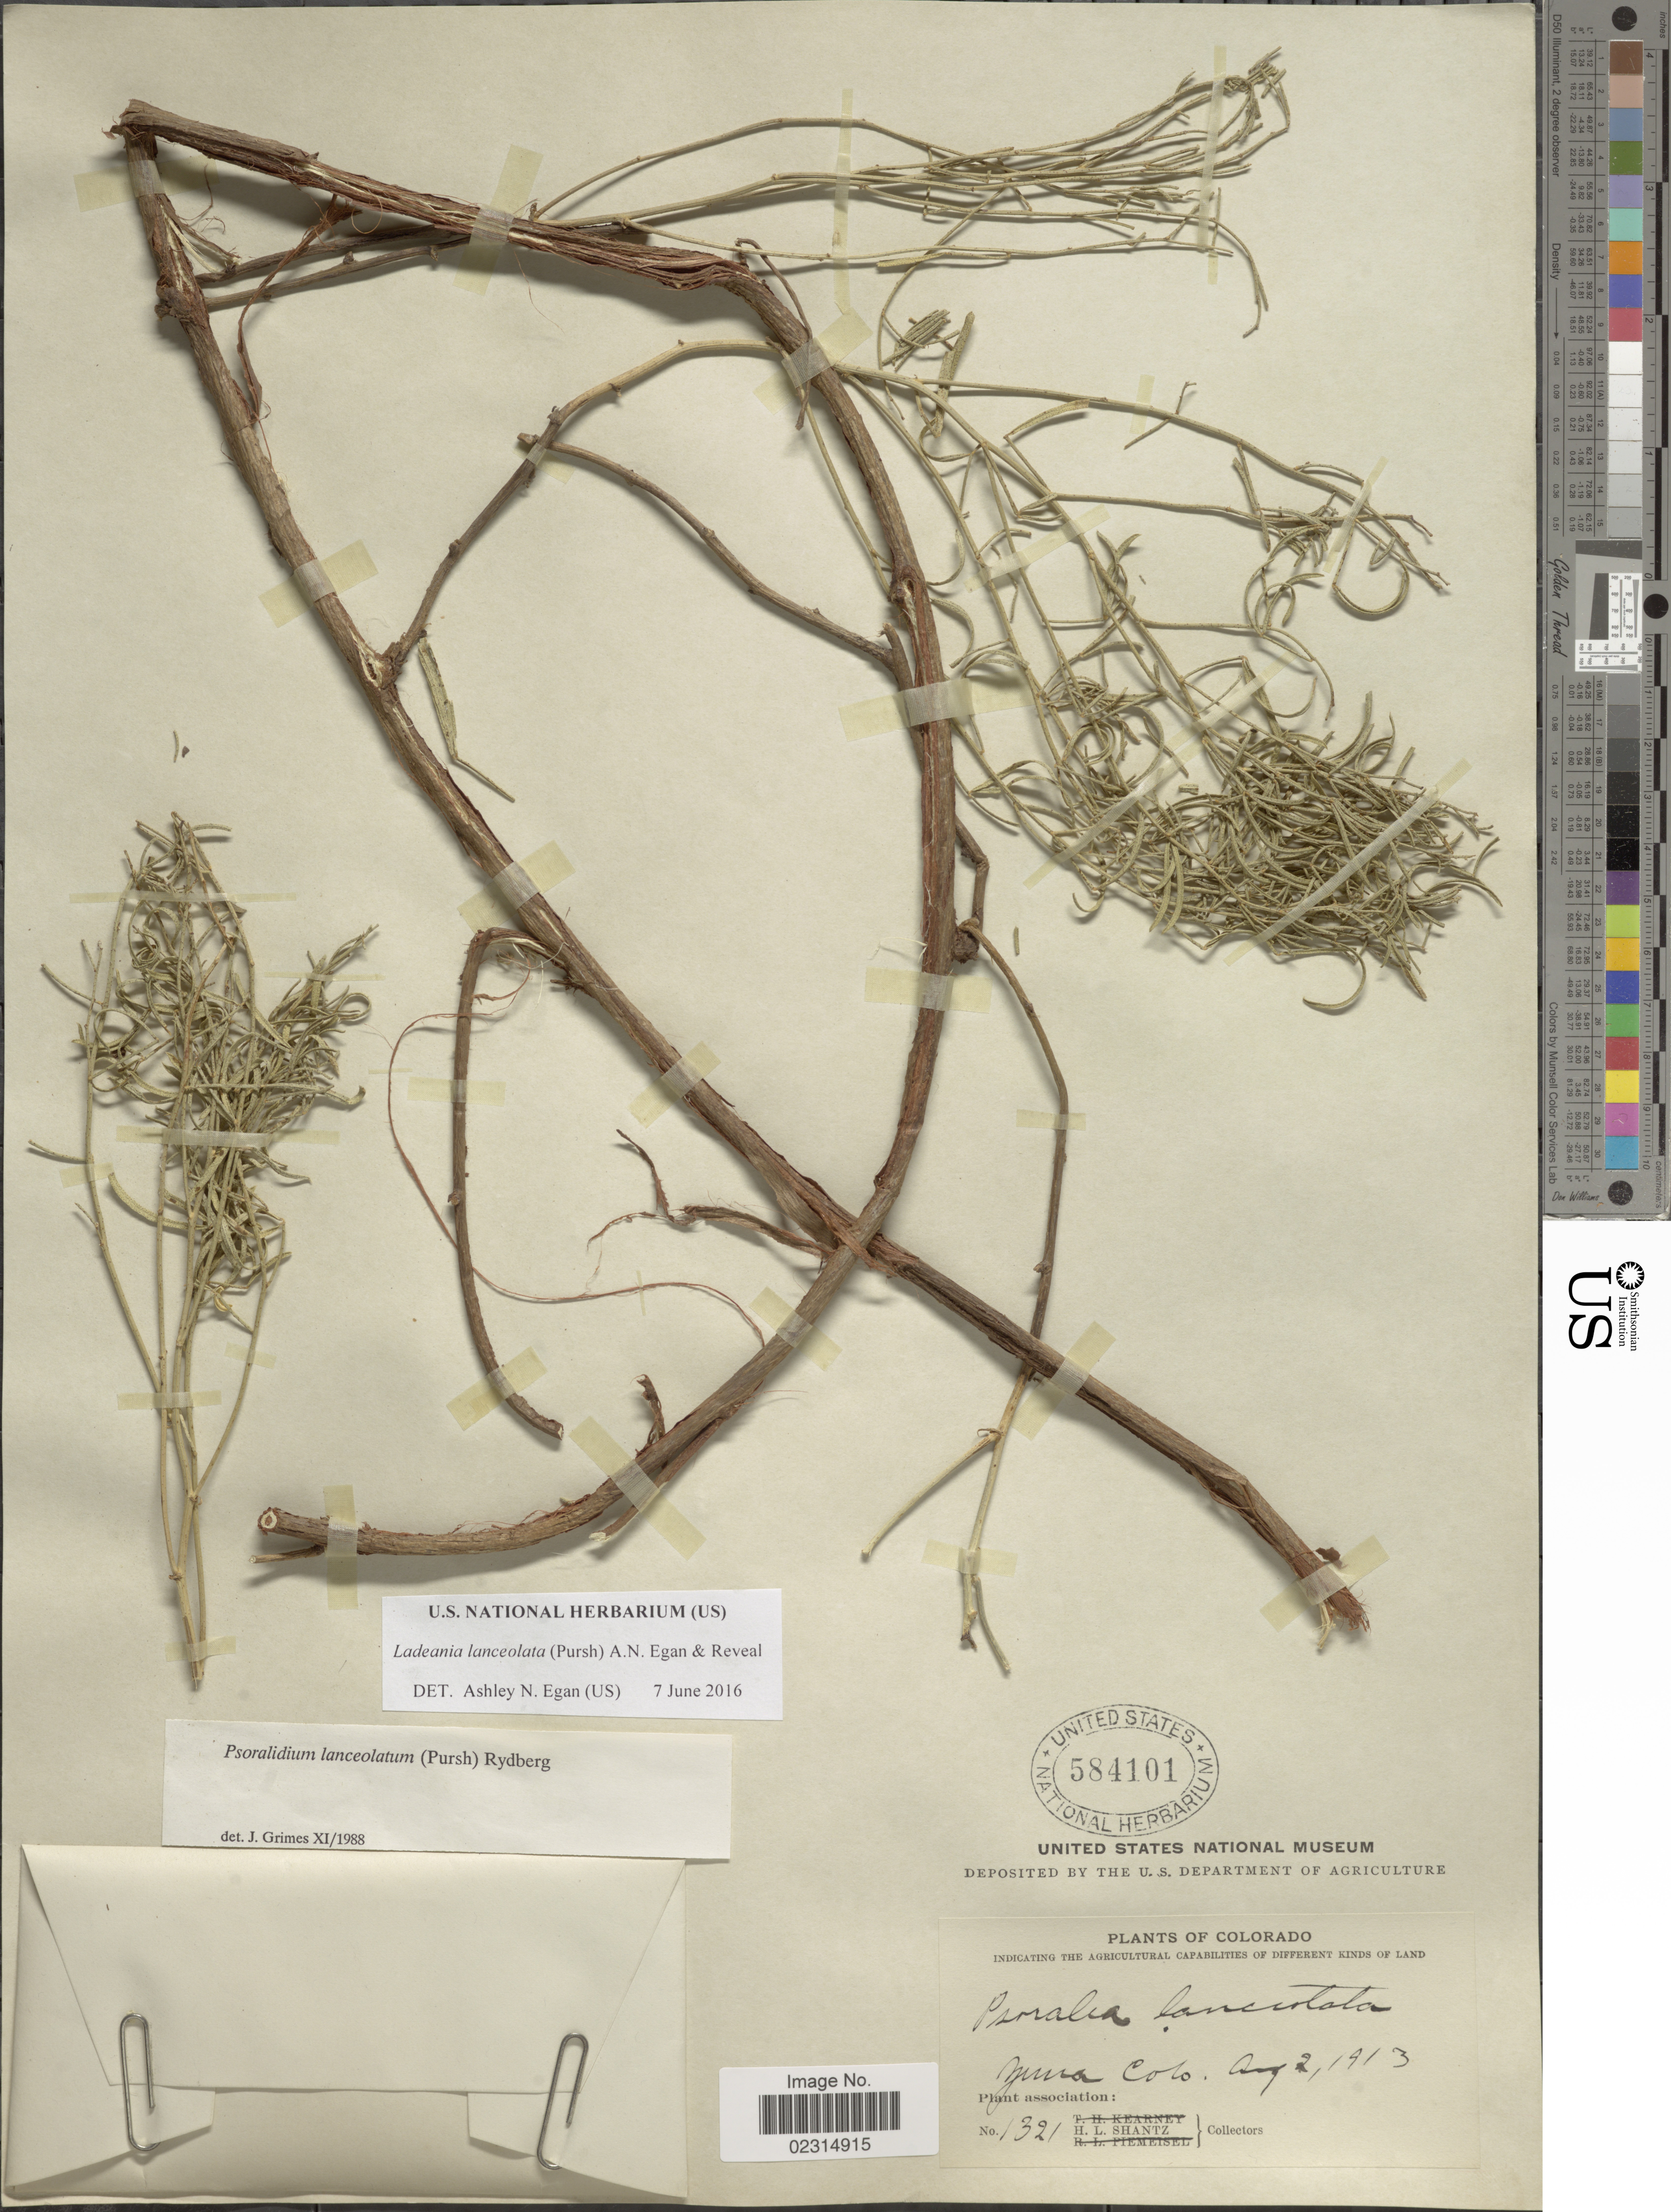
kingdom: Plantae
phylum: Tracheophyta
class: Magnoliopsida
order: Fabales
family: Fabaceae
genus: Ladeania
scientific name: Ladeania lanceolata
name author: (Pursh) A.N. Egan & Reveal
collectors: H. Shantz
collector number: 1321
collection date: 1913-08-02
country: United States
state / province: Colorado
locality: Mura Colo, Plant association:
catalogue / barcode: US 584101